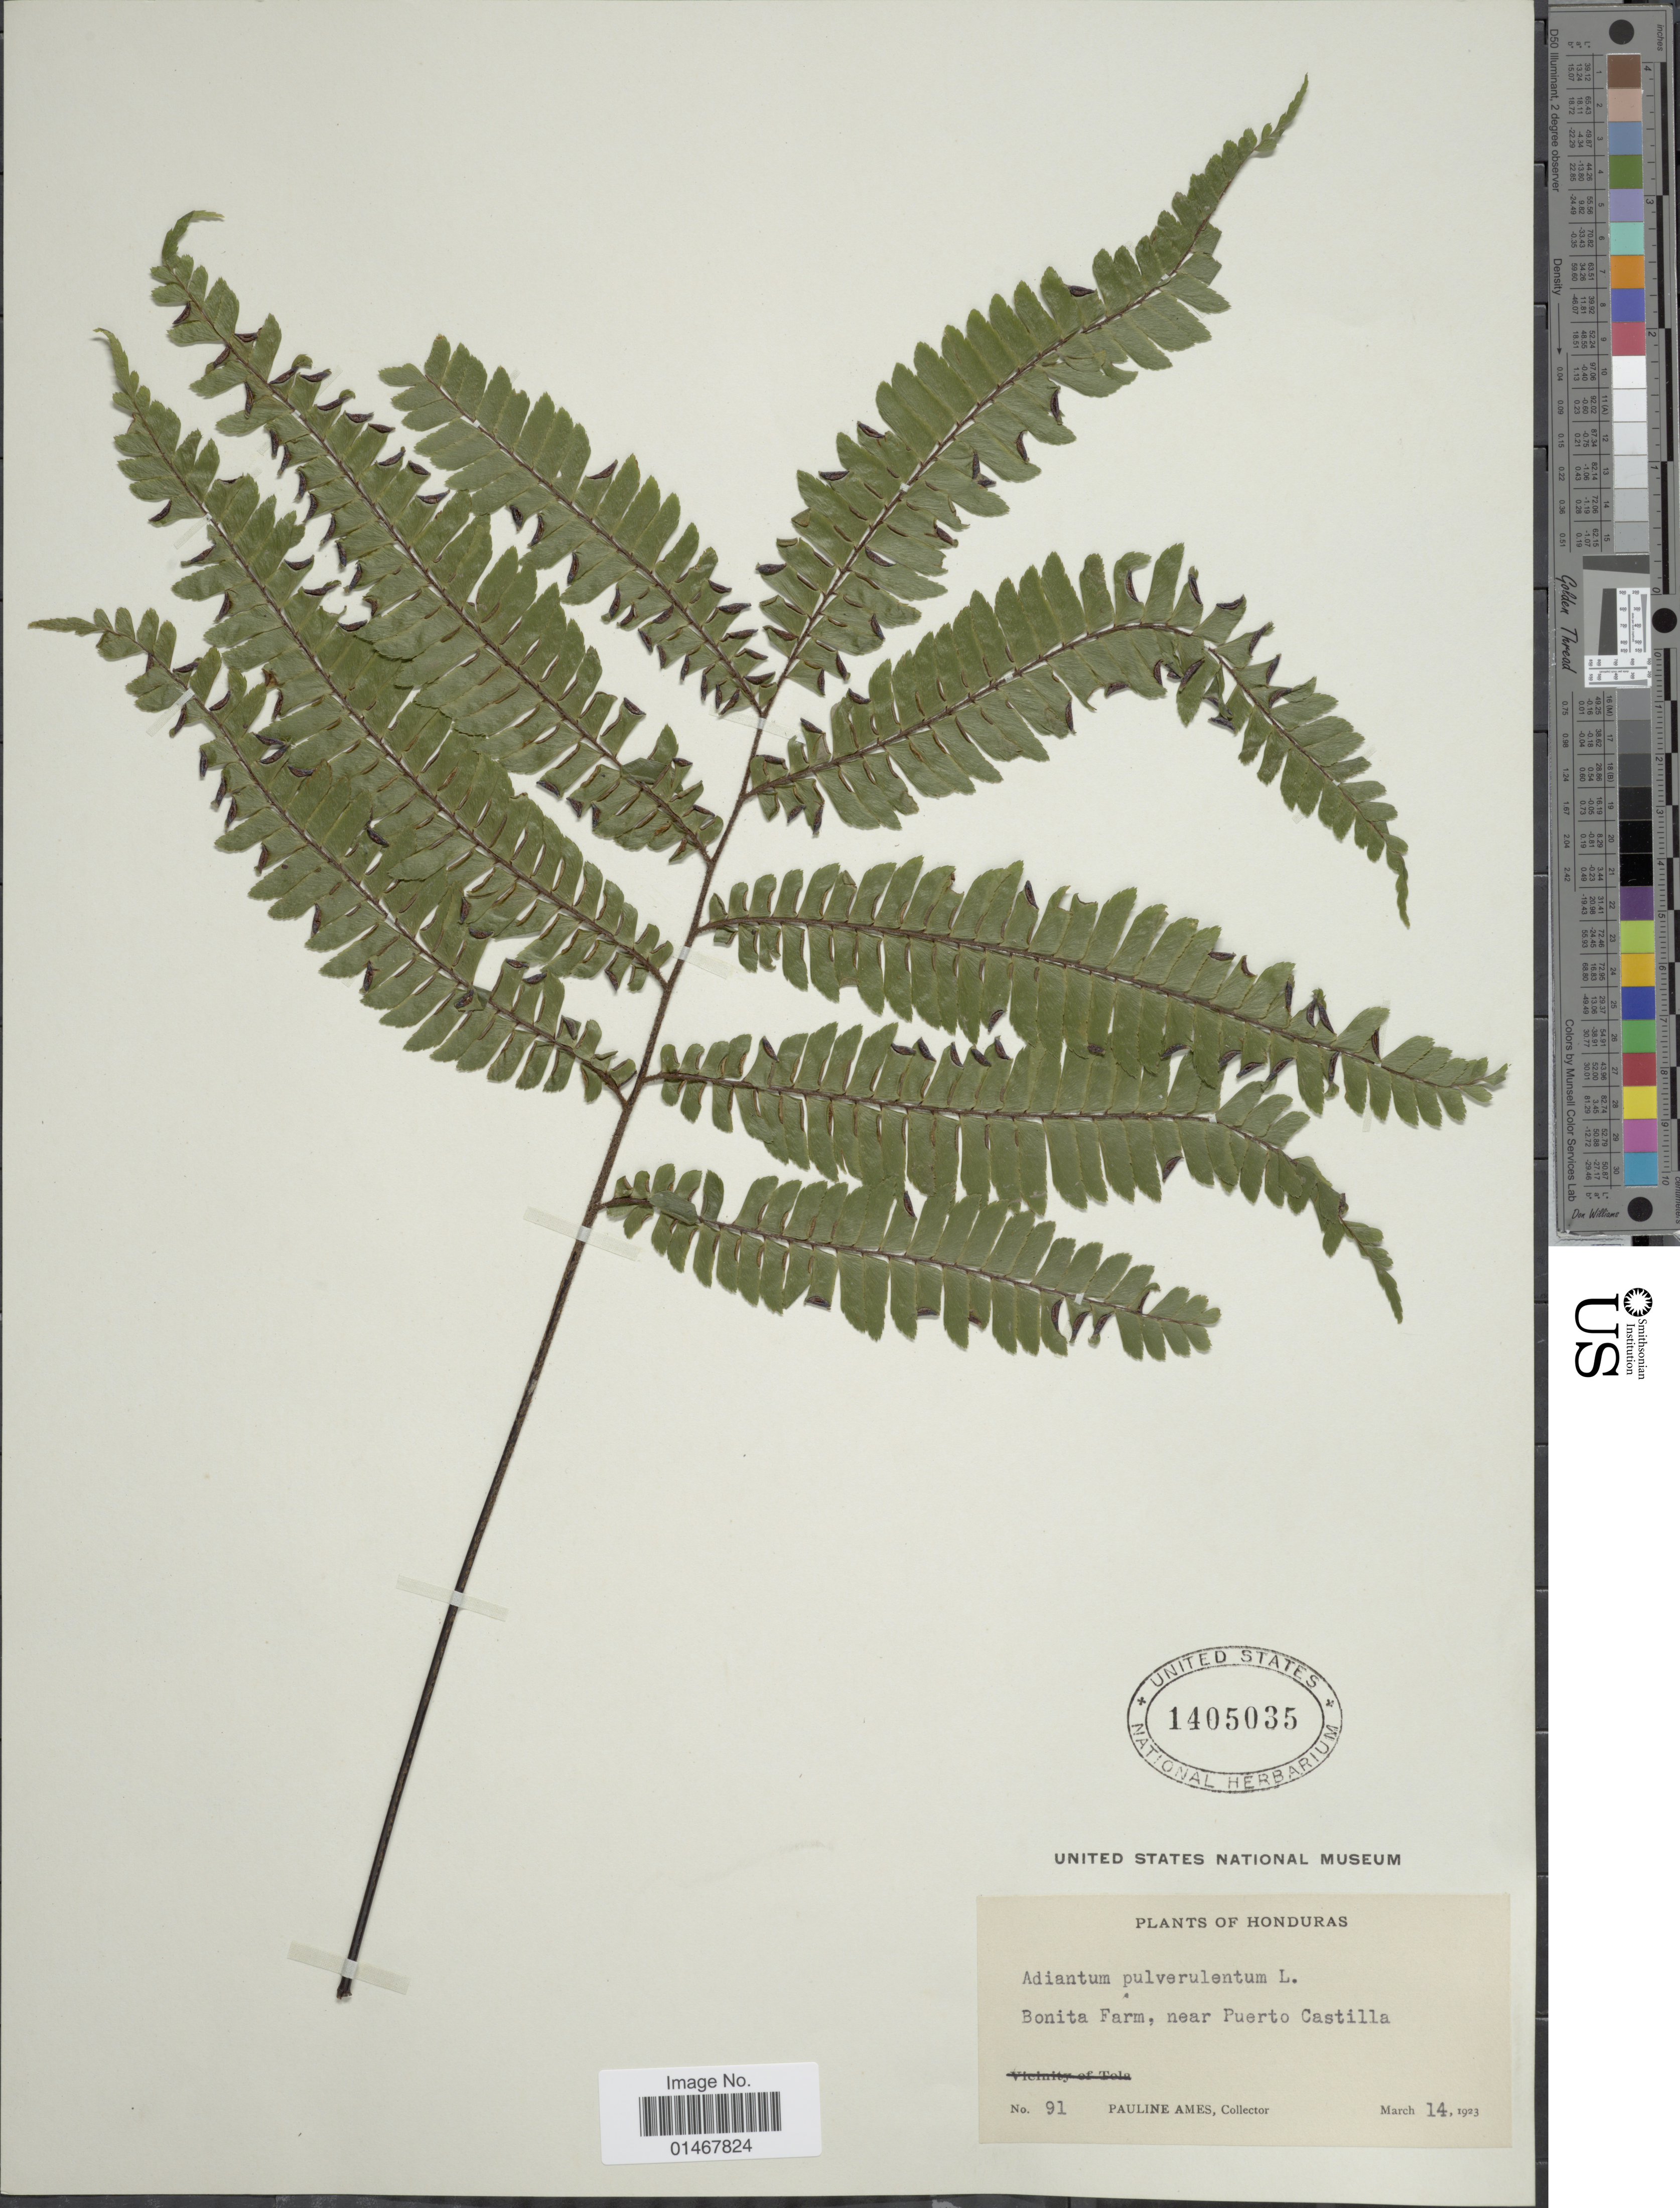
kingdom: Plantae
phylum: Tracheophyta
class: Polypodiopsida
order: Polypodiales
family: Pteridaceae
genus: Adiantum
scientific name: Adiantum pulverulentum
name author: L.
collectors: P. Ames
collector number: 91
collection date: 1923-03-14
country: Honduras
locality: Bonita Fram, near Puerto Castilla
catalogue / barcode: US 1405035